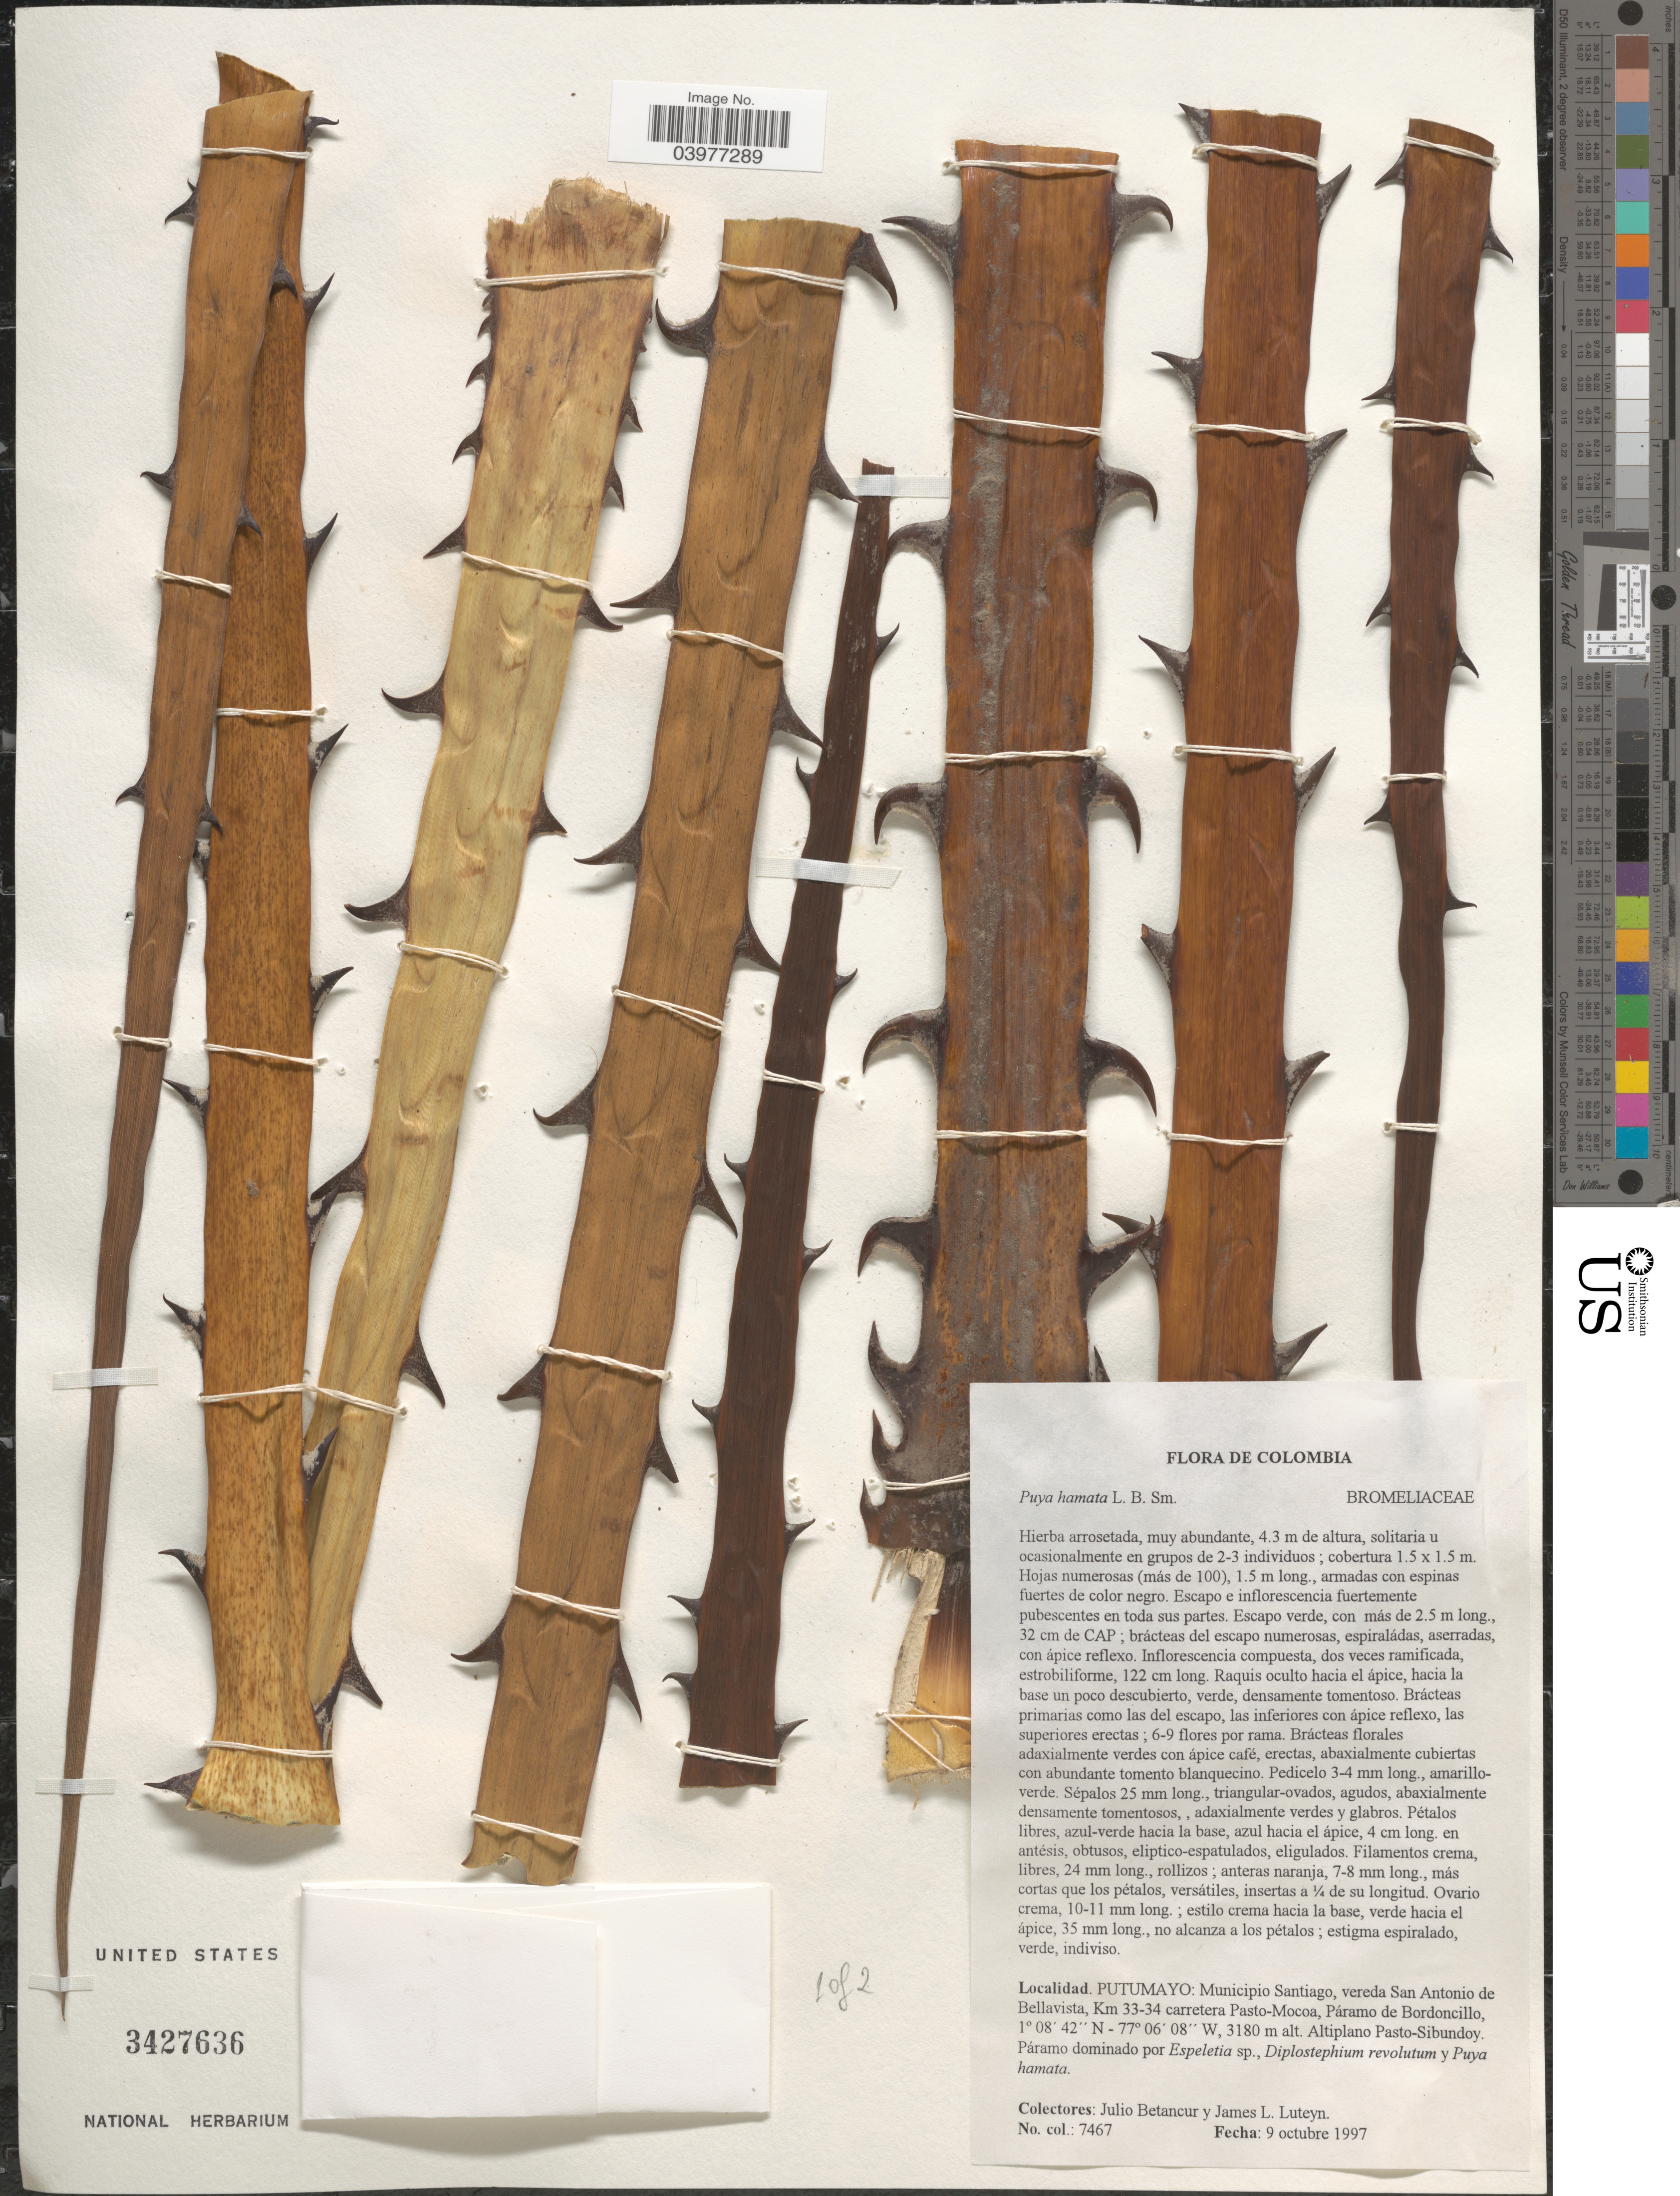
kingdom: Plantae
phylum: Tracheophyta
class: Liliopsida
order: Poales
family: Bromeliaceae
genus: Puya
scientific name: Puya hamata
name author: L.B. Sm.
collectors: J. Betancur & J. L. Luteyn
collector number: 7467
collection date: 1997-10-09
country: Colombia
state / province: Putumayo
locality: Municipio Santiago, vereda San Antonio de Bellavista, Km 33-34 carretera Pasto-Mocoa, Páramo de Bordoncillo, Altiplano Pasto-Sibundoy.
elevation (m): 3180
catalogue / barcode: US 3427636